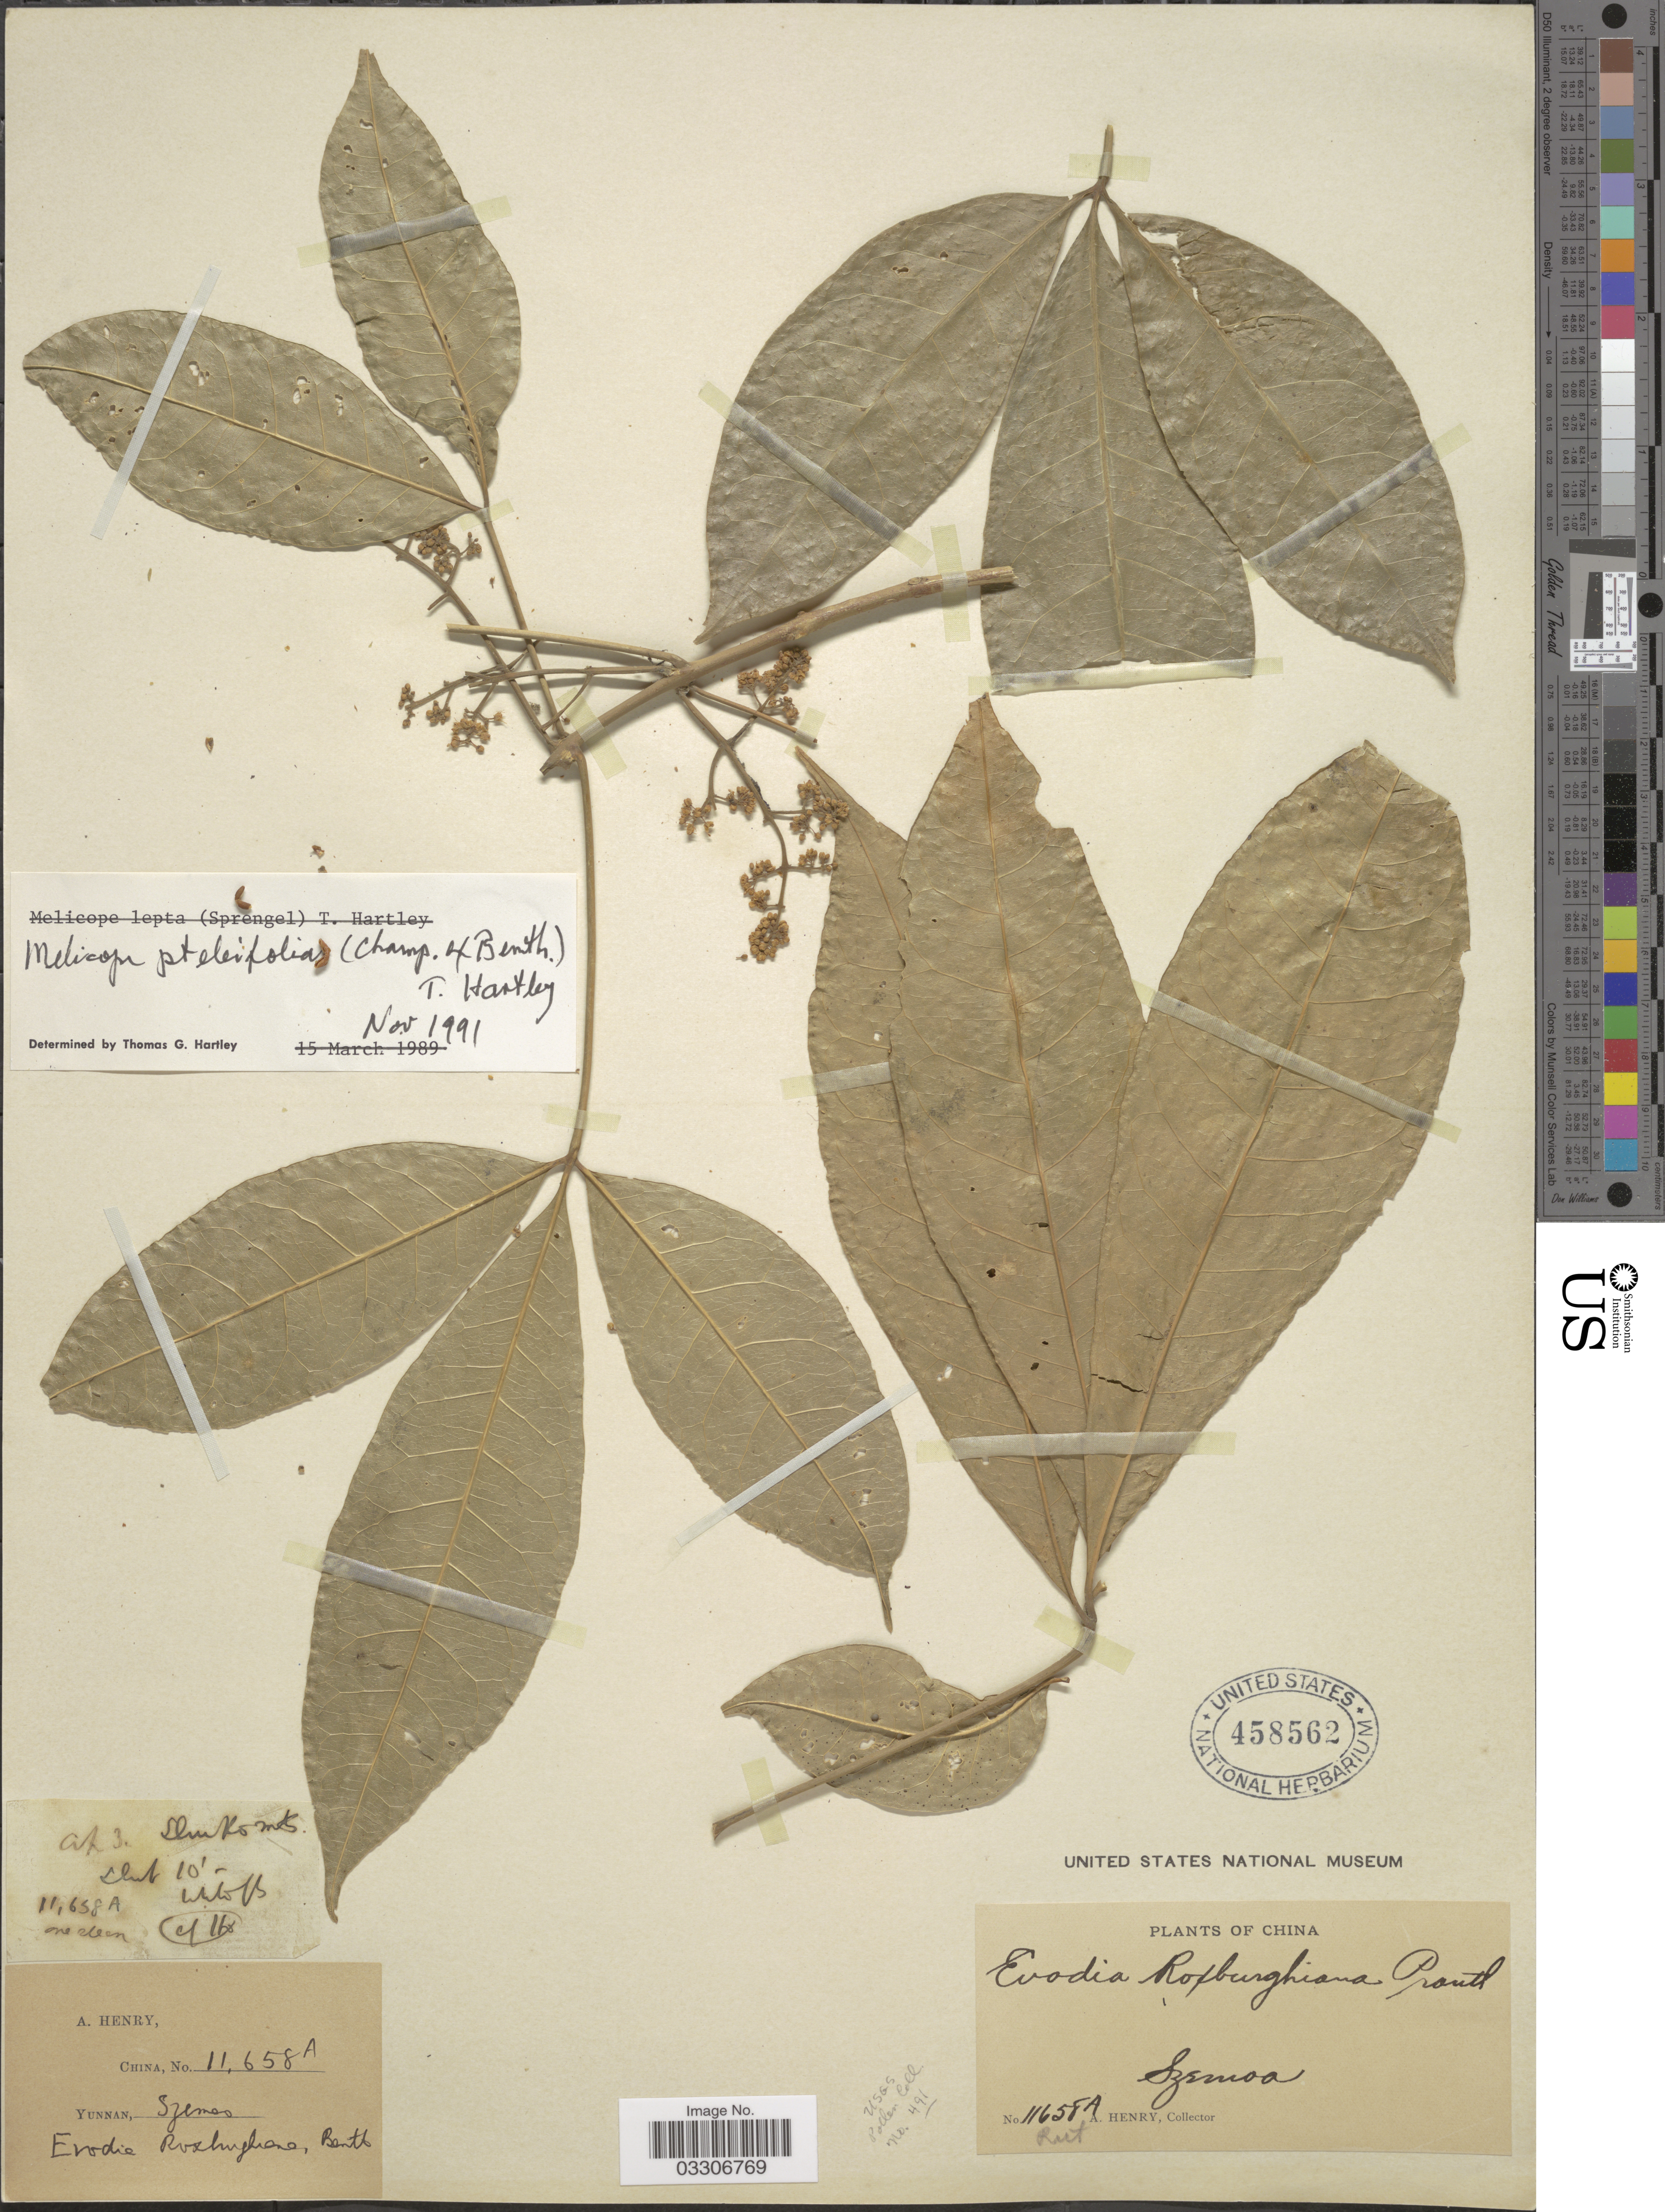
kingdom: Plantae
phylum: Tracheophyta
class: Magnoliopsida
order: Sapindales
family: Rutaceae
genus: Melicope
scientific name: Melicope pteleifolia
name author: (Champ. ex Benth.) T.G. Hartley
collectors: A. Henry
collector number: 11658 A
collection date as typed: Transcribed d/m/y: /4/3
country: China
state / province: Yunnan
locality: Szemao. Shu Ko mts. Ho.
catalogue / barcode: US 458562